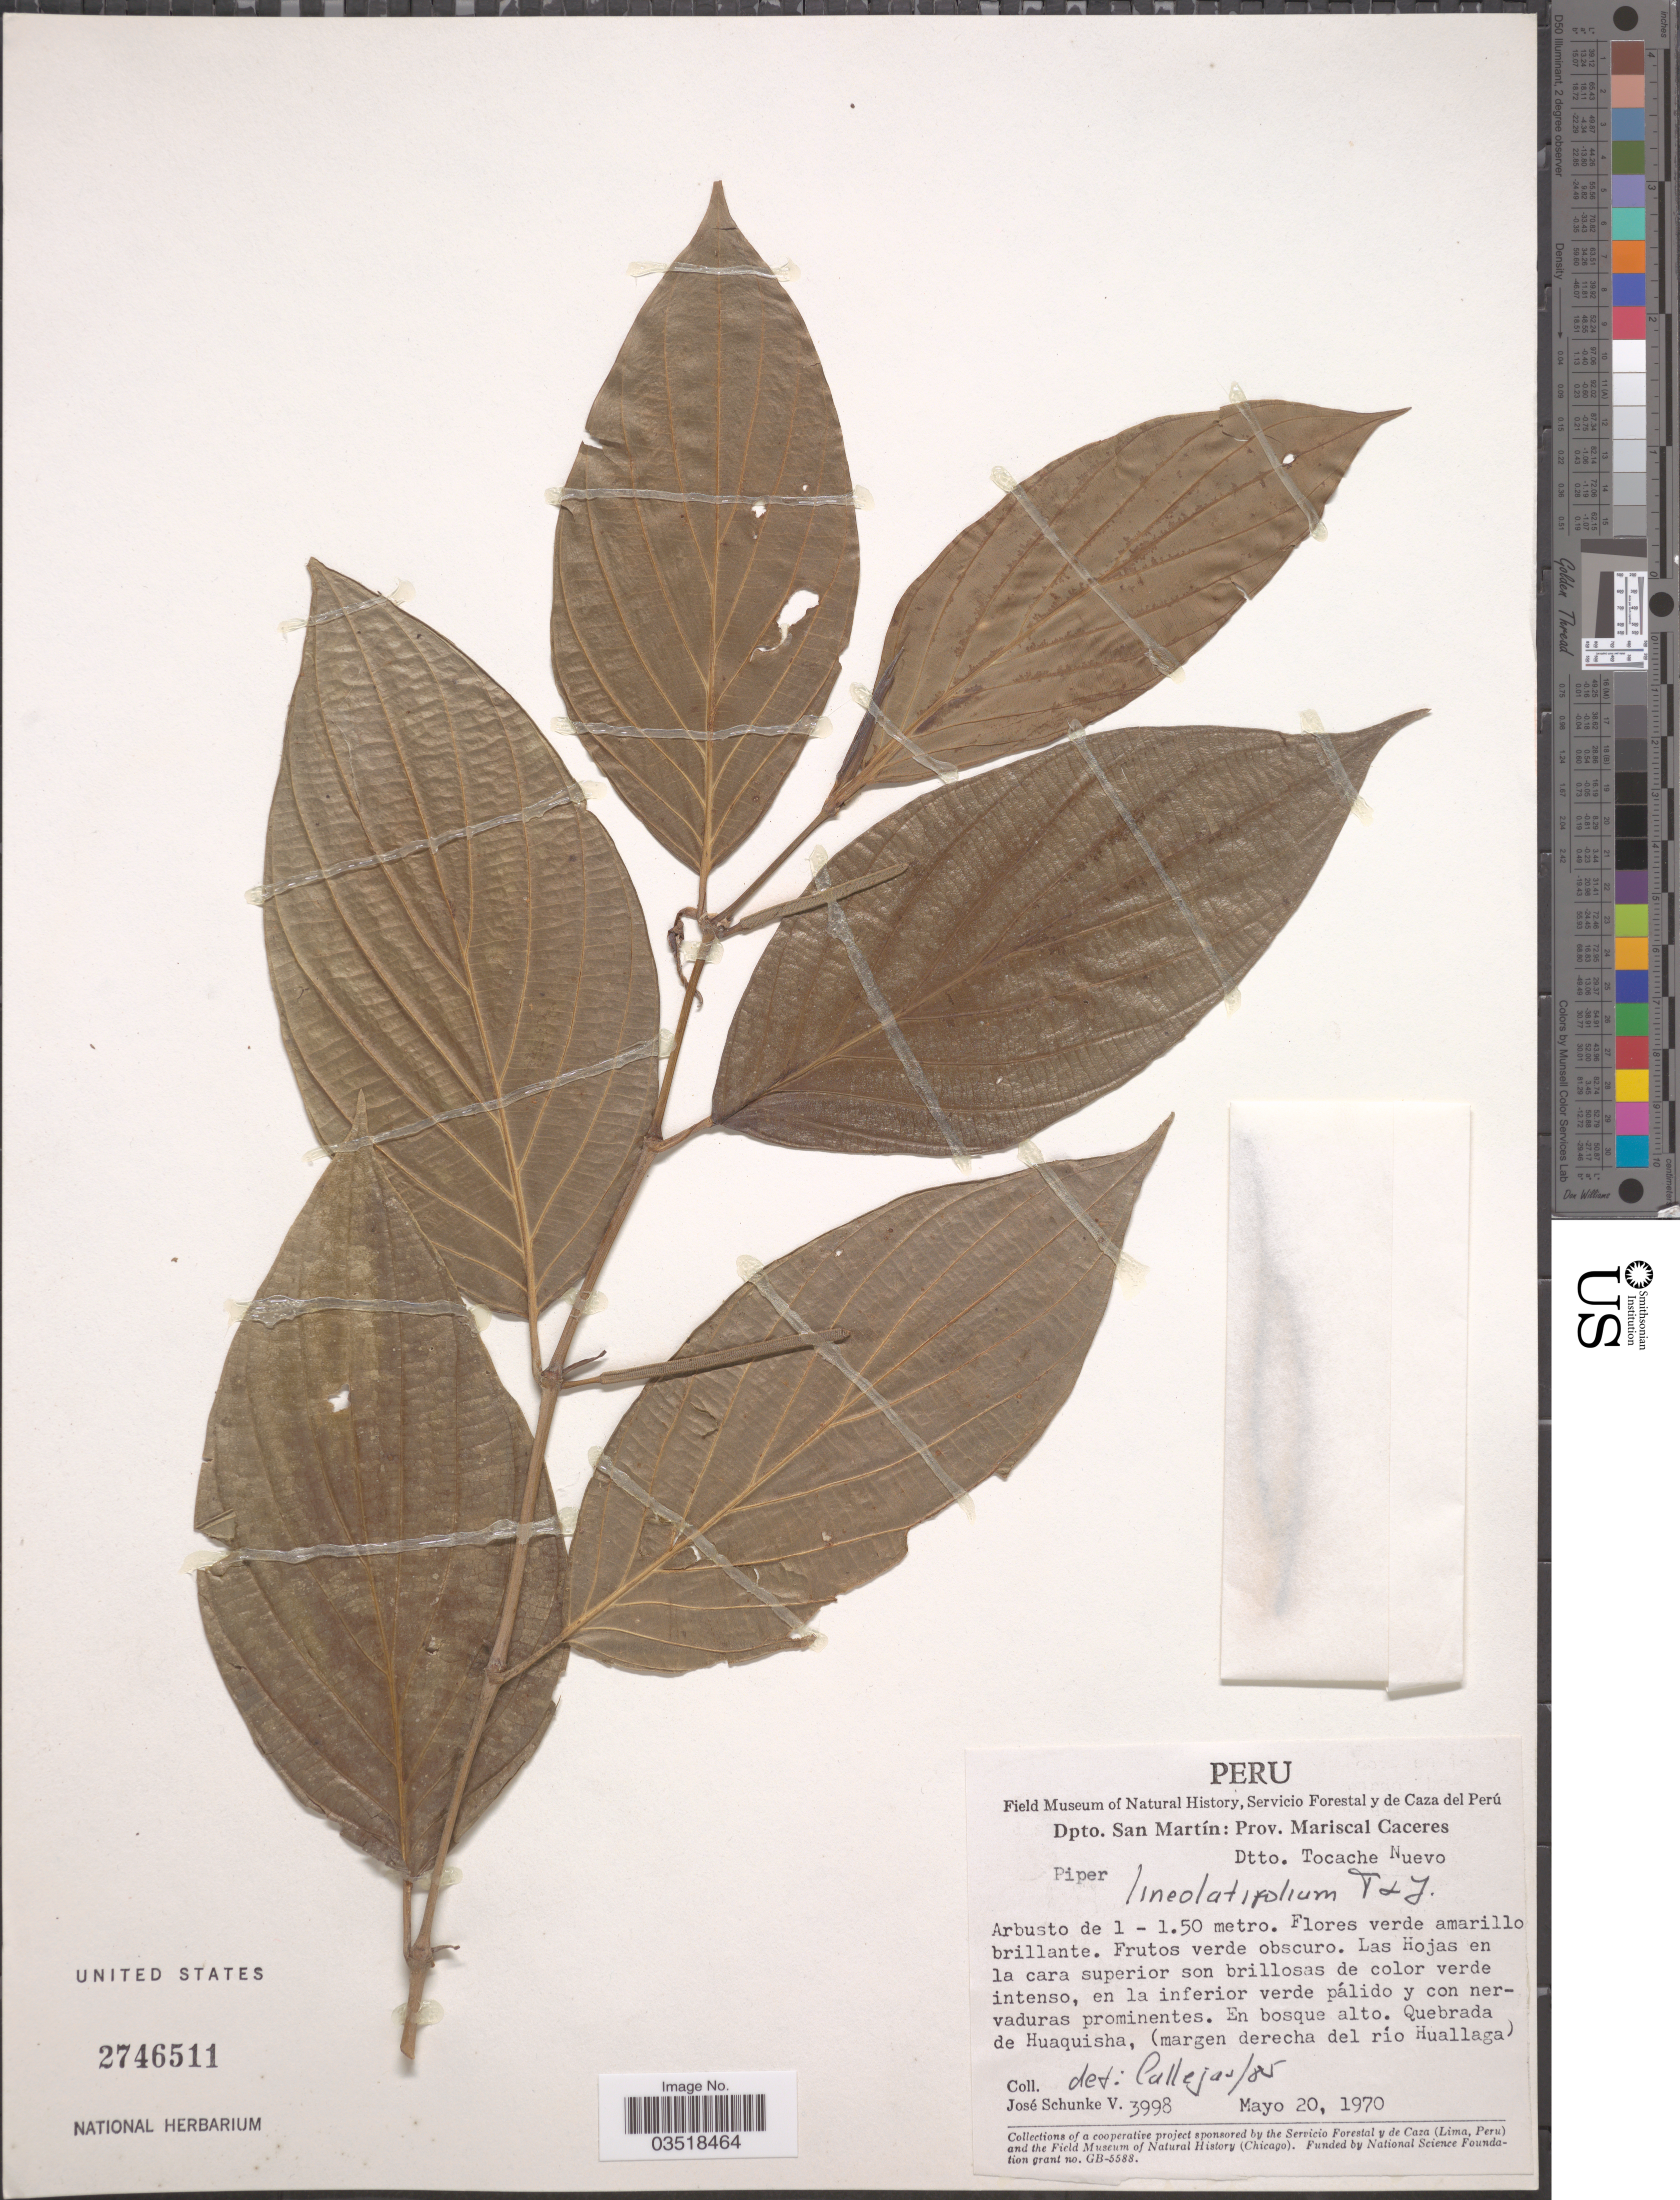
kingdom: Plantae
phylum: Tracheophyta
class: Magnoliopsida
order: Piperales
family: Piperaceae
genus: Piper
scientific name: Piper lineolatifolium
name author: Trel. & Yunck.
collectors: J. Schunke Vigo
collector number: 3998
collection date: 1970-05-20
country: Peru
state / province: San Martín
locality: Dpto. San Martín, Prov. Mariscal Cáceres. Dtto. Tocache Nuevo. Quebrada de Huaquisha, (margen derecha del río Huallaga).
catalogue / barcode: US 2746511